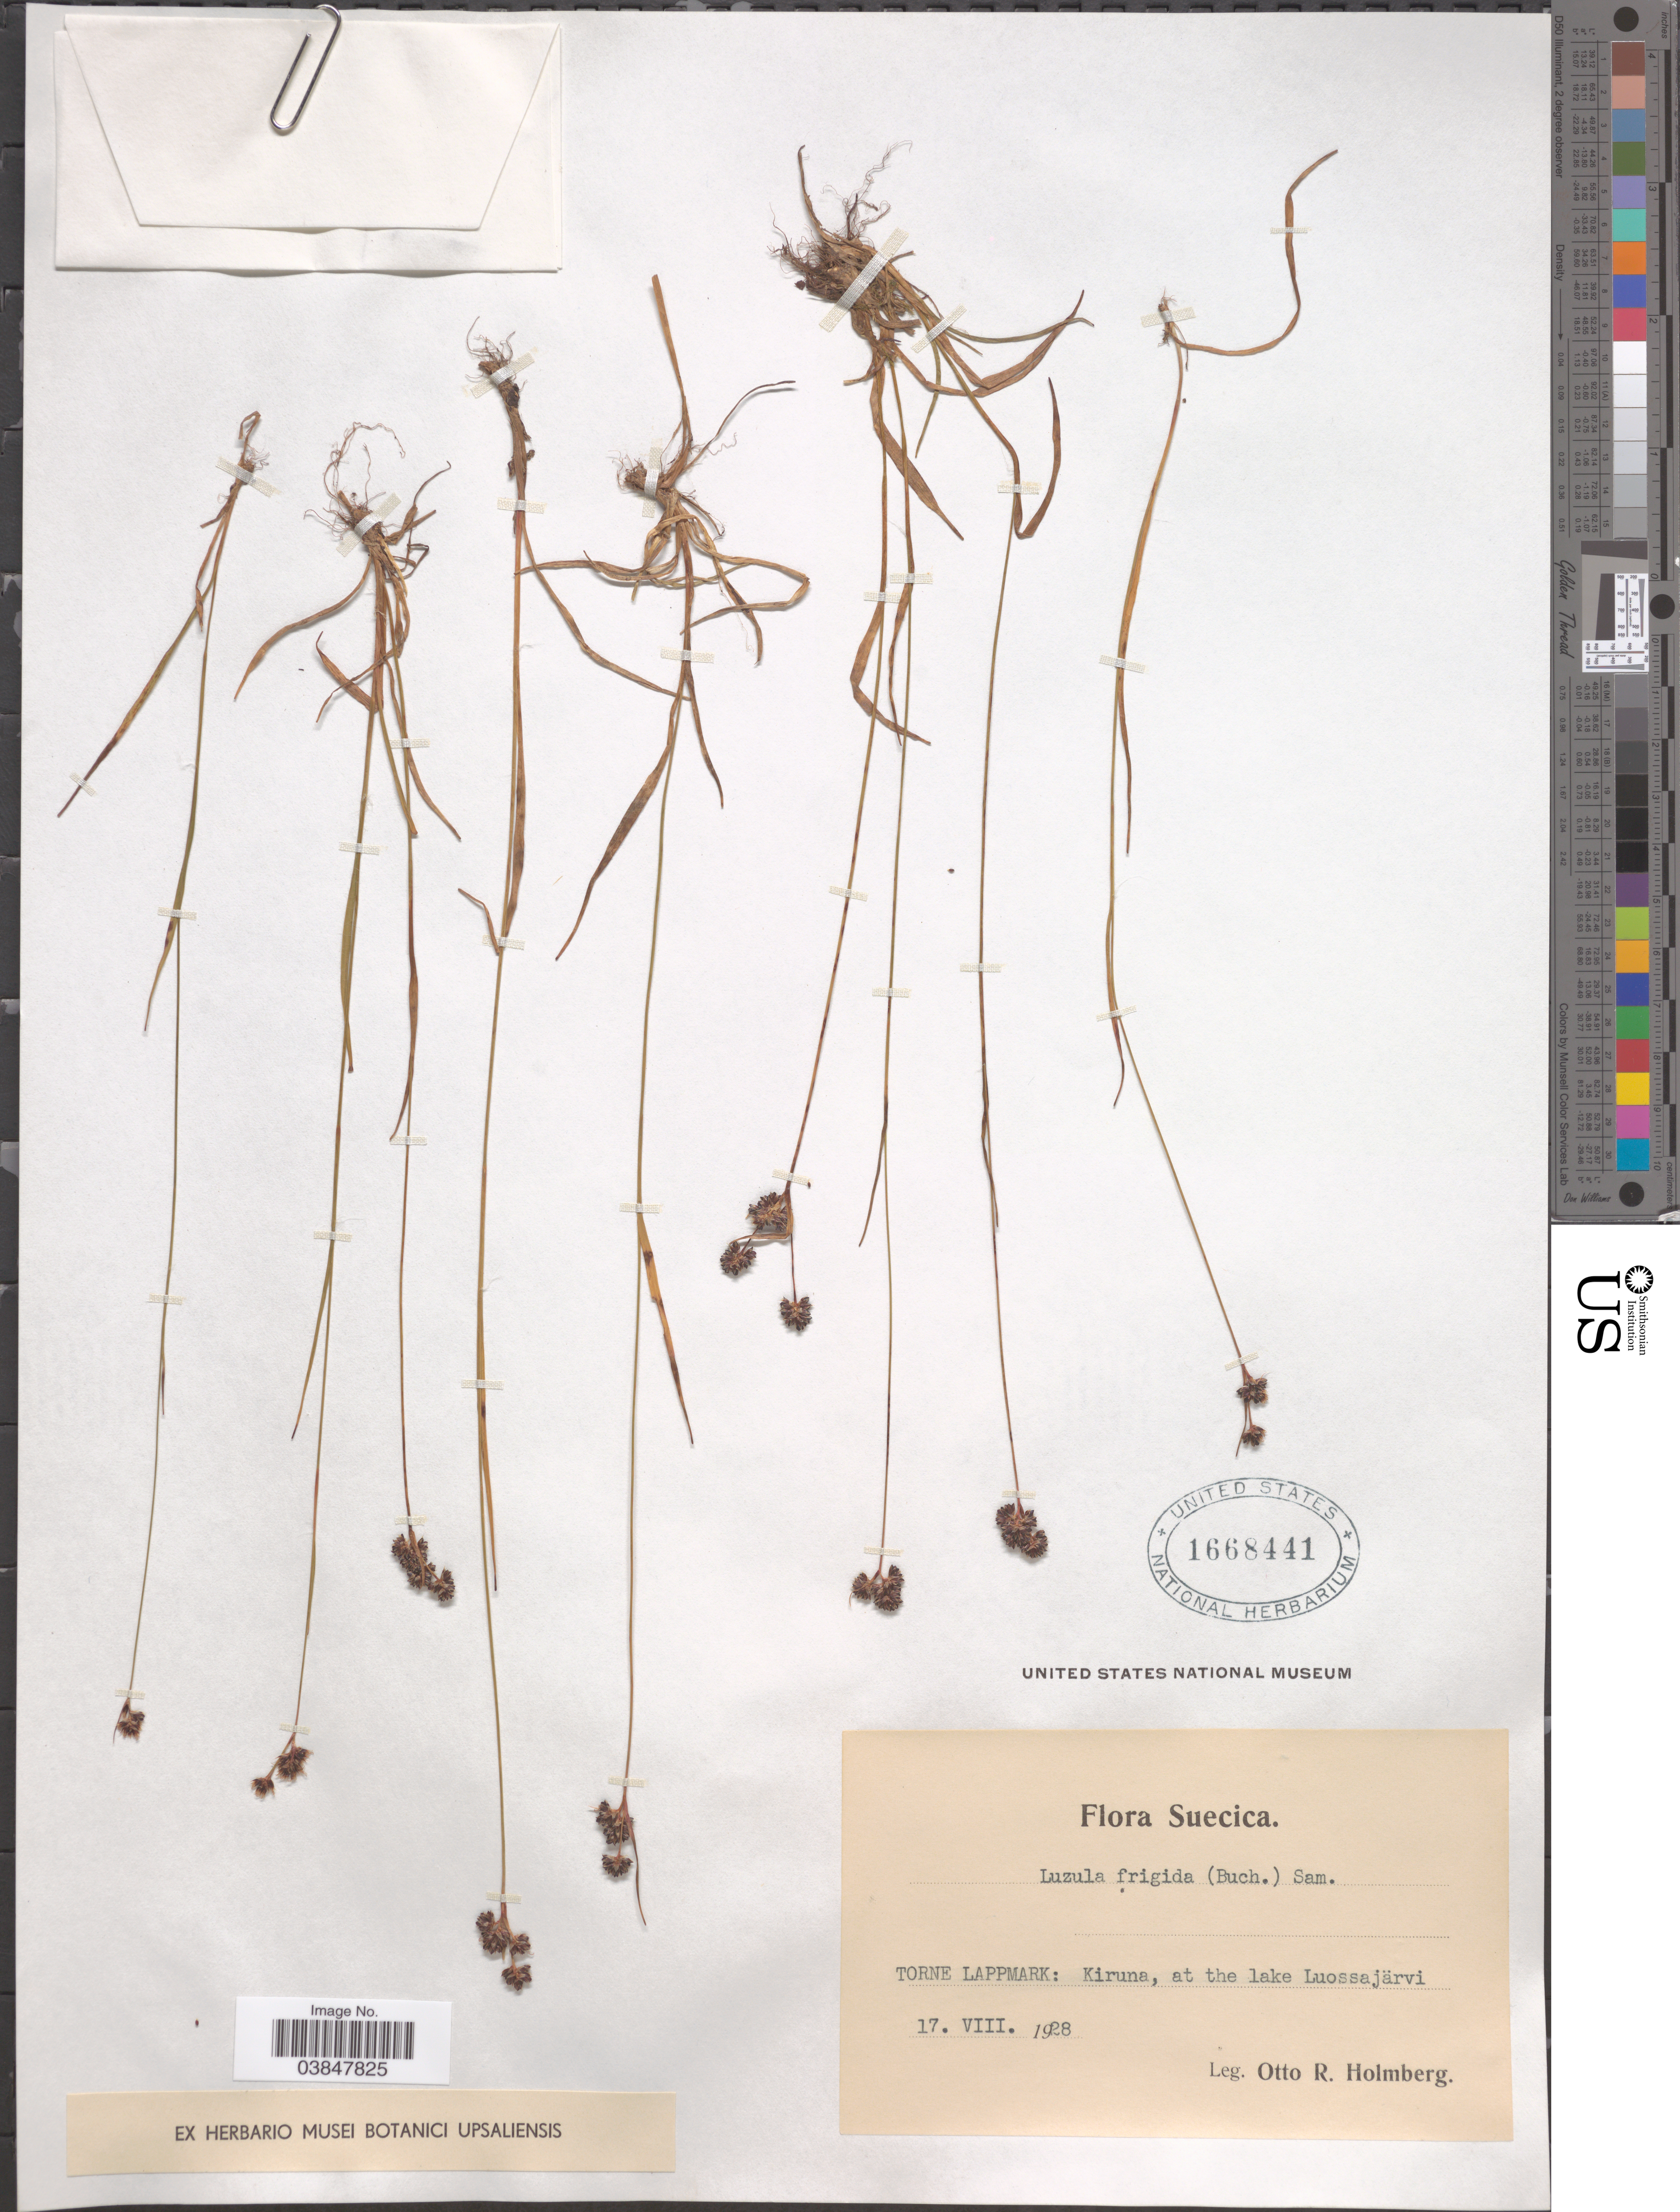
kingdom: Plantae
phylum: Tracheophyta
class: Liliopsida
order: Poales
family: Juncaceae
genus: Luzula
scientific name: Luzula frigida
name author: (Buchenau) Sam.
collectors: O. Holmberg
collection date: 1928-08-17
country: Sweden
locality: Torne Lappmark: Kiruna, at the lake Luossajärvi.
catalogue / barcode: US 1668441